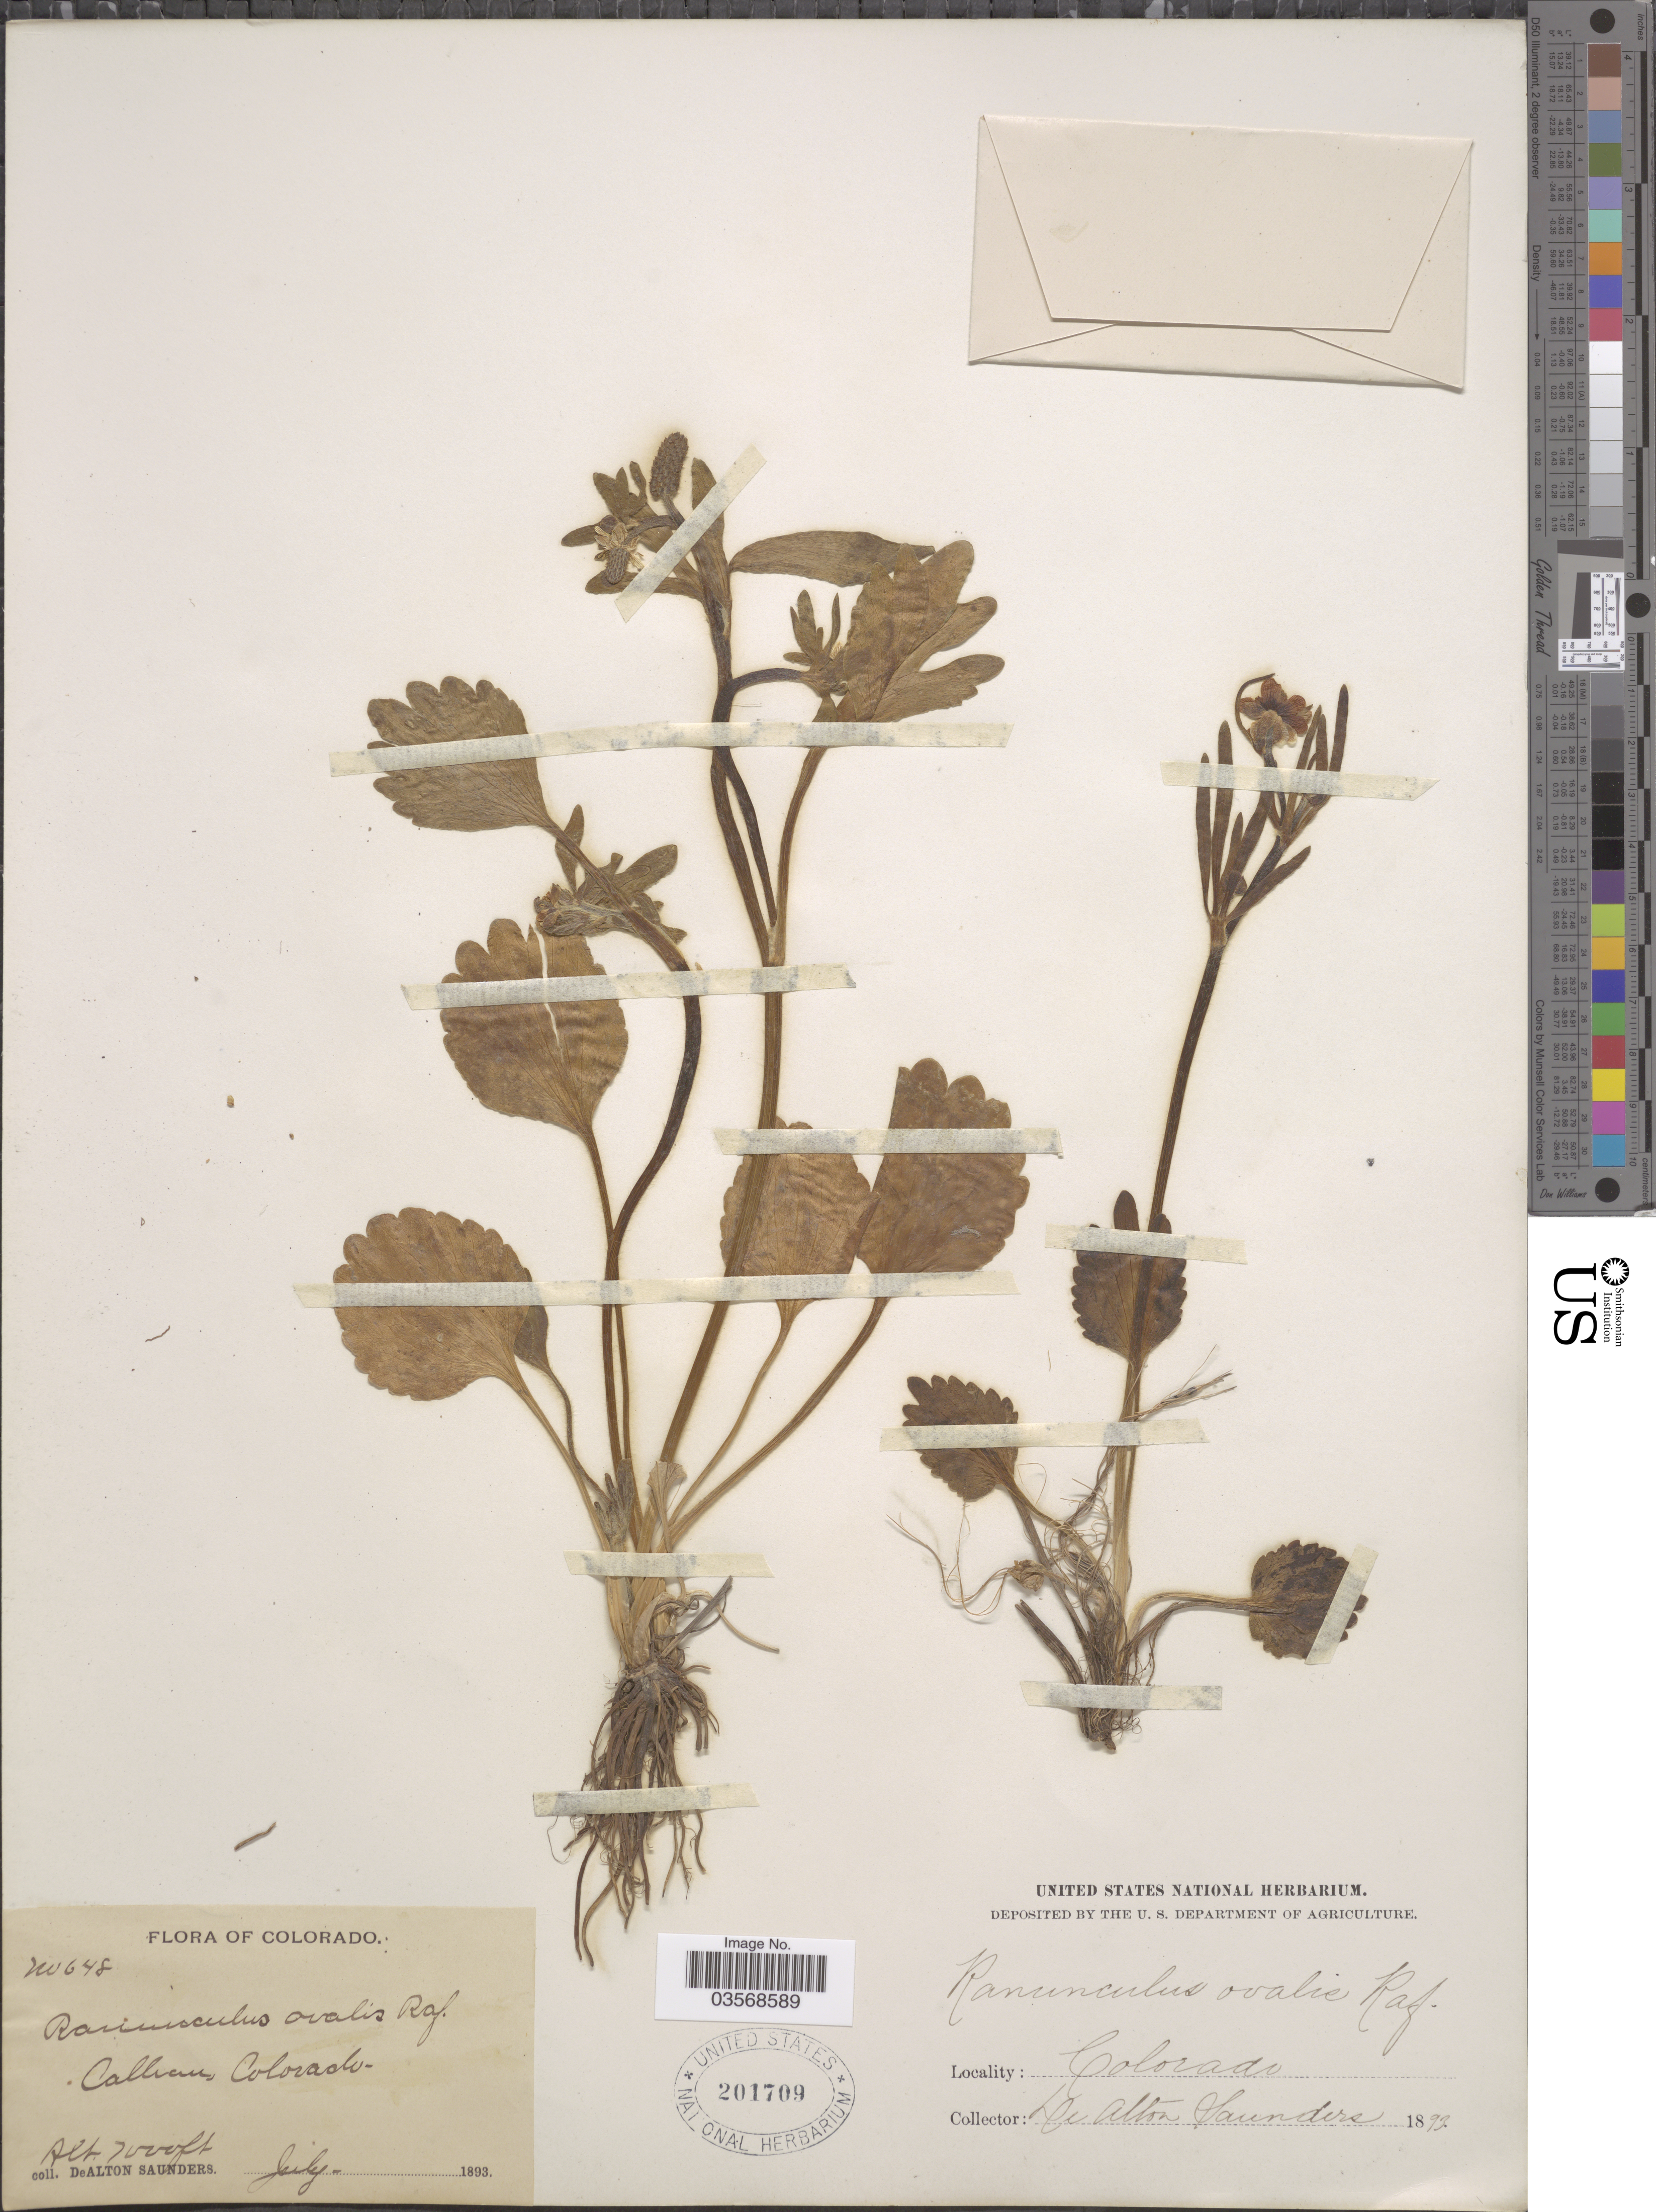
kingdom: Plantae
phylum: Tracheophyta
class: Magnoliopsida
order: Ranunculales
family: Ranunculaceae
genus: Ranunculus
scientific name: Ranunculus ovalis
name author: Raf.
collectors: D. A. Saunders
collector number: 648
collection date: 1893-07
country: United States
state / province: Colorado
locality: Calhan.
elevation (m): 2134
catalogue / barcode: US 201709